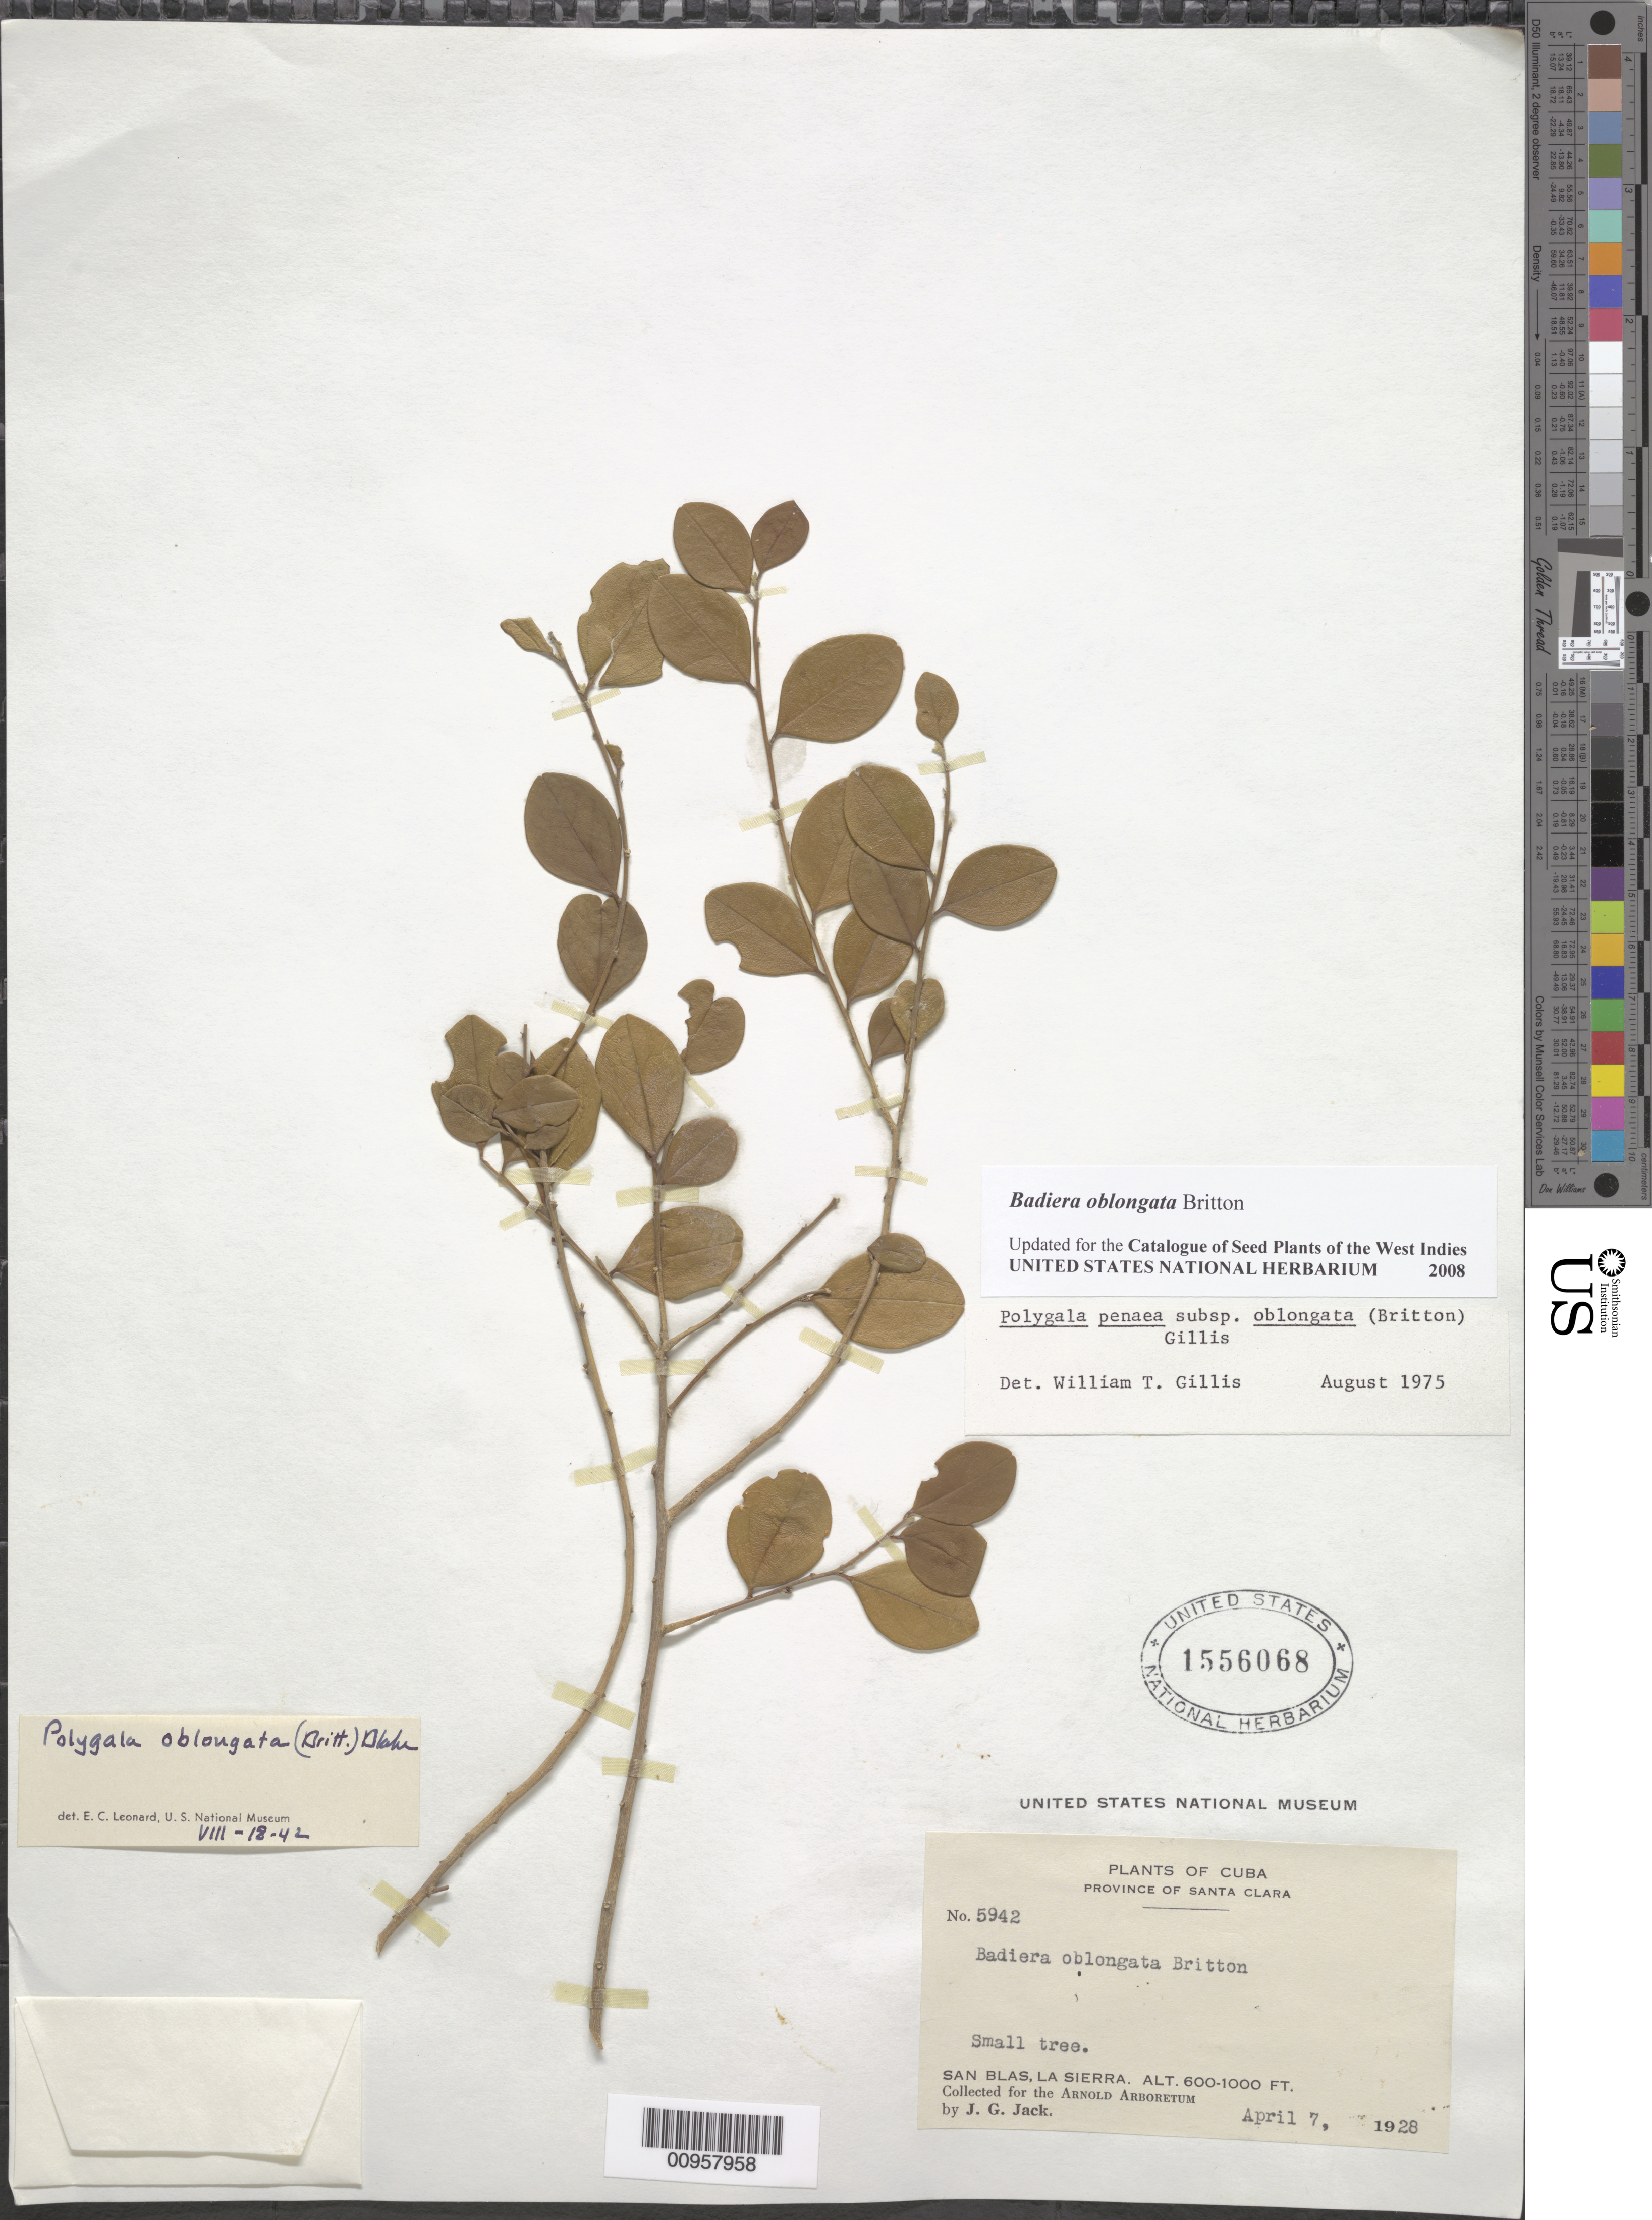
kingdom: Plantae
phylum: Tracheophyta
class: Magnoliopsida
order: Fabales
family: Polygalaceae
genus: Badiera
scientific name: Badiera oblongata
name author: Britton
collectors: J. G. Jack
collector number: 5942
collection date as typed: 07 Apr 1928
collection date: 1928-04-07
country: Cuba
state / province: Las Villas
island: Cuba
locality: San Blas, La Sierra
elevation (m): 183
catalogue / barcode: US 1556068